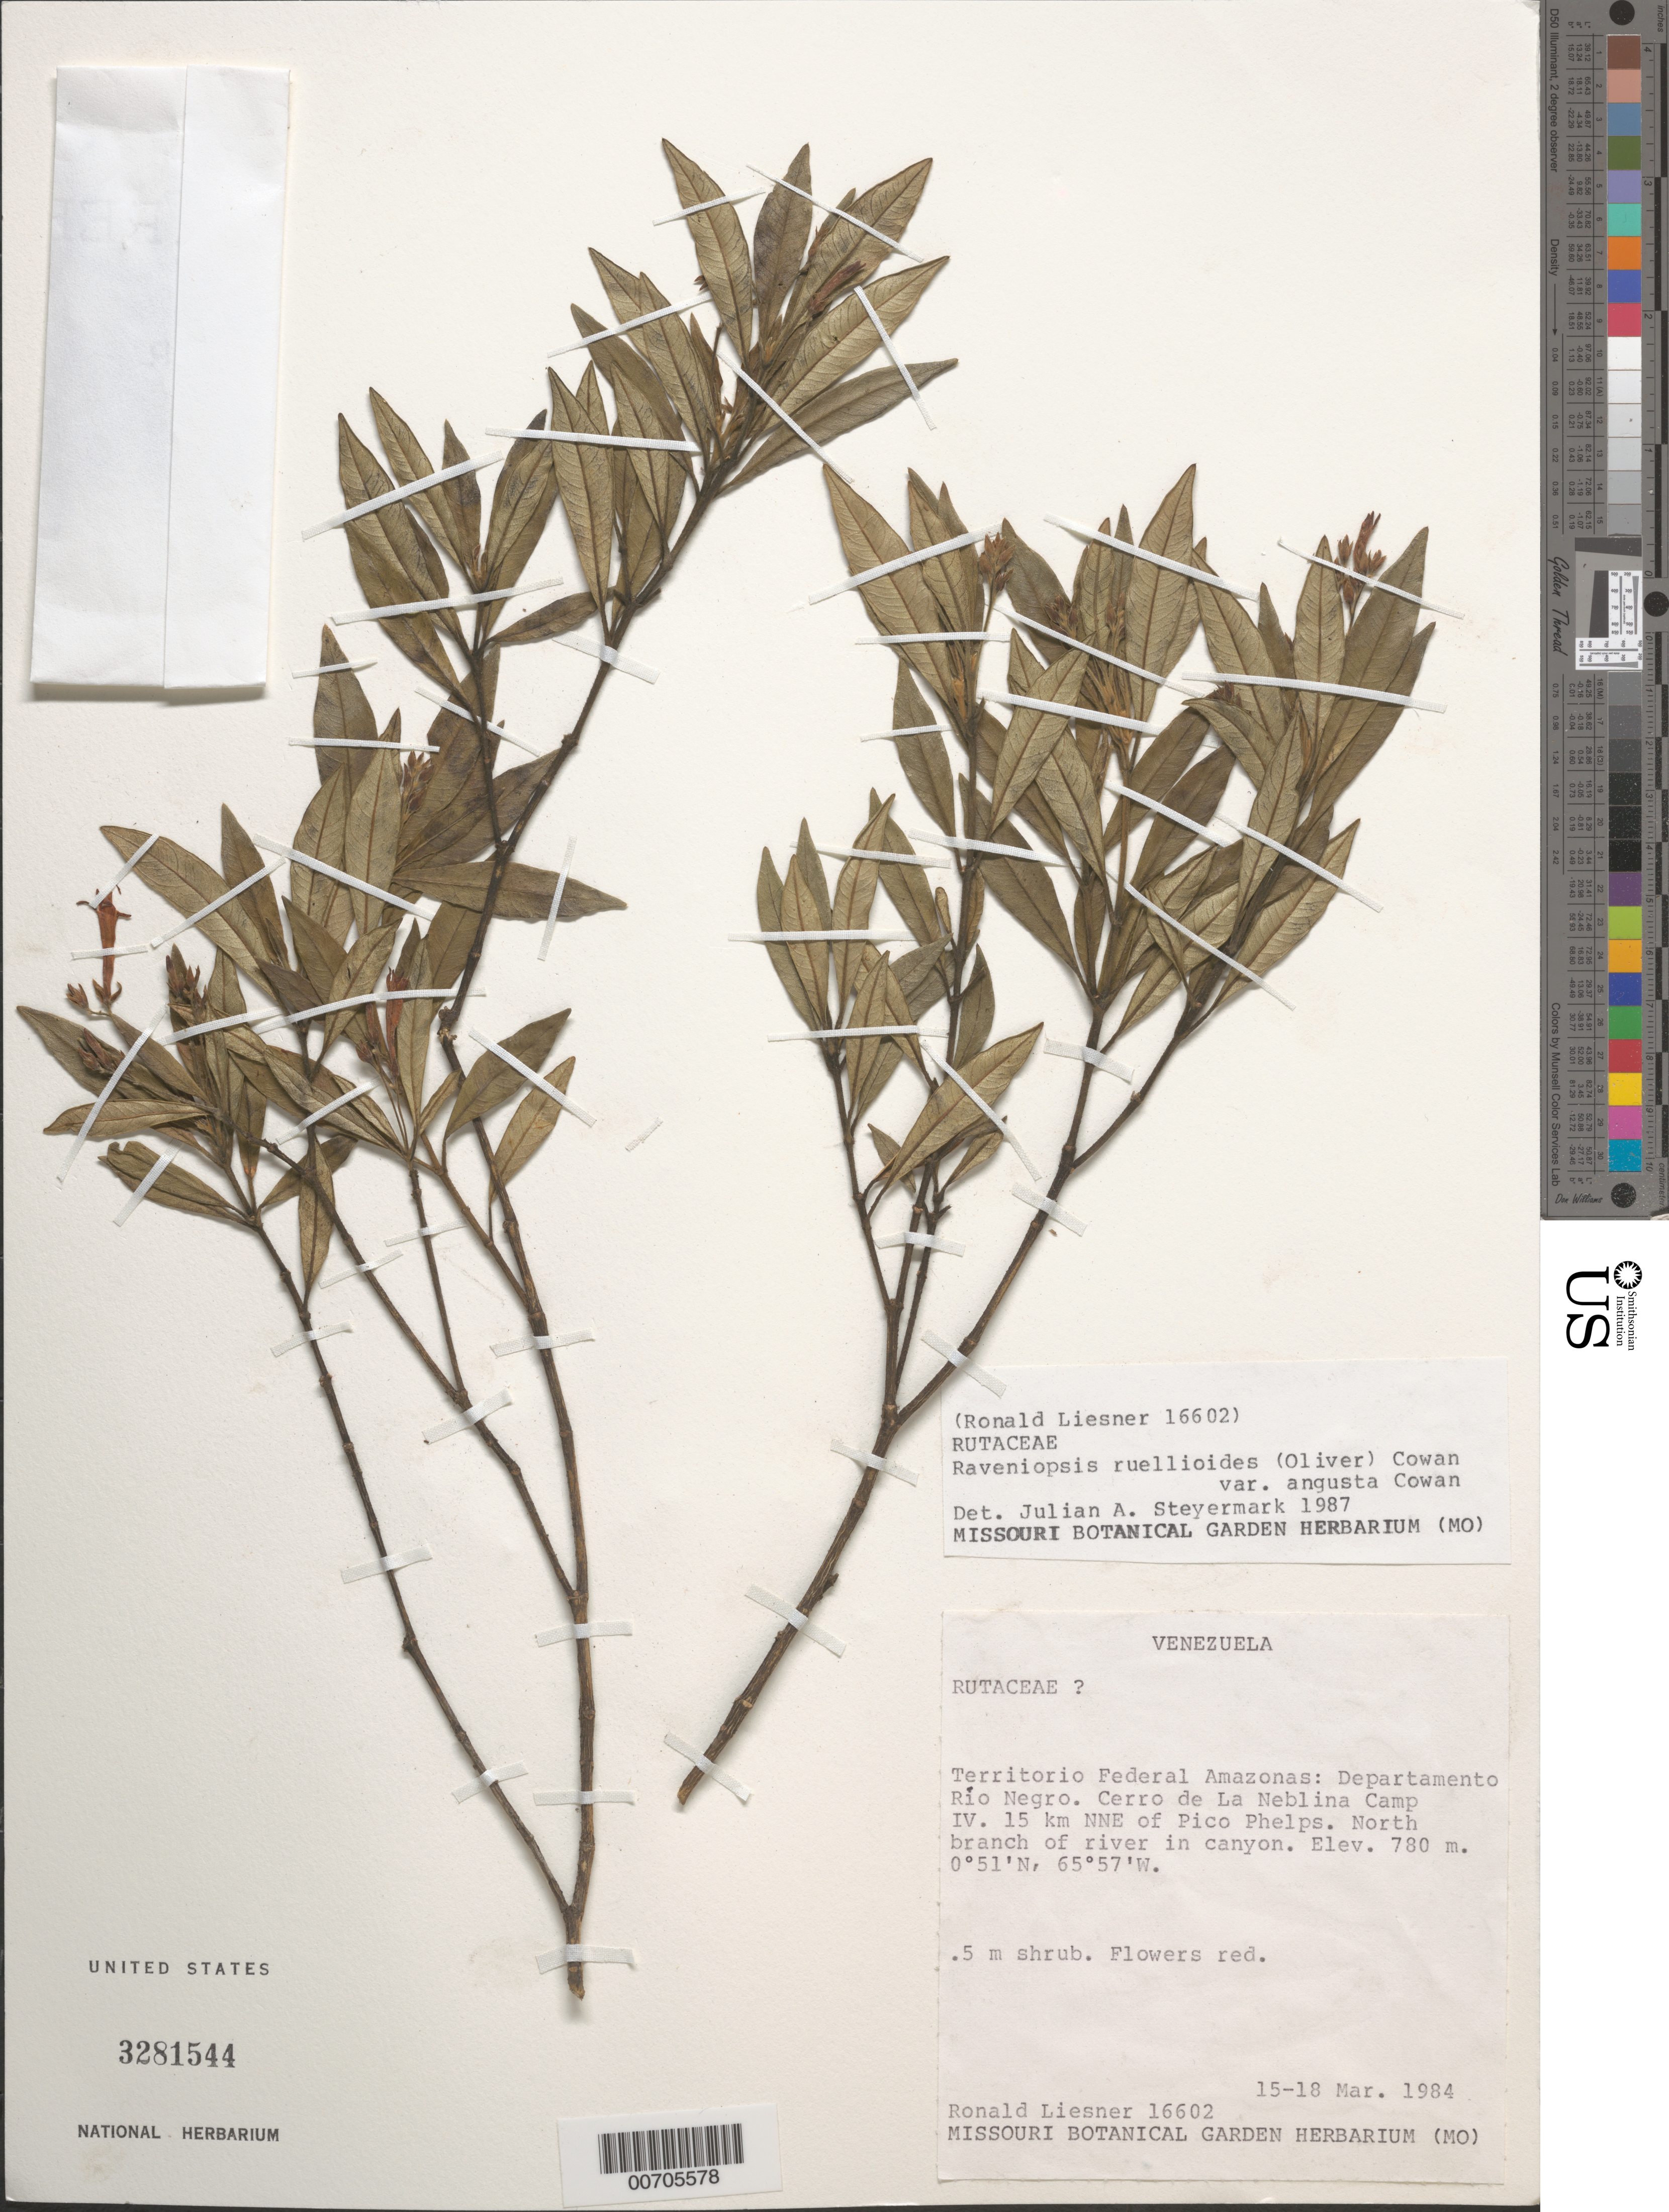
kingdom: Plantae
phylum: Tracheophyta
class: Magnoliopsida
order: Sapindales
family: Rutaceae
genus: Raveniopsis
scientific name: Raveniopsis ruellioides var. angusta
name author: R.S. Cowan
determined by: Steyermark, Julian A., (VEN)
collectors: R. L. Liesner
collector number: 16602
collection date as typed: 15-Mar-84 to 18-Mar-84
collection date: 1984-03-15/1984-03-18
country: Venezuela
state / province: Amazonas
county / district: Río Negro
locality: Cerro de La Neblina Camp IV, 15 km NNE of Pico Phelps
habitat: Along river in canyon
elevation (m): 780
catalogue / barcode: US 3281544